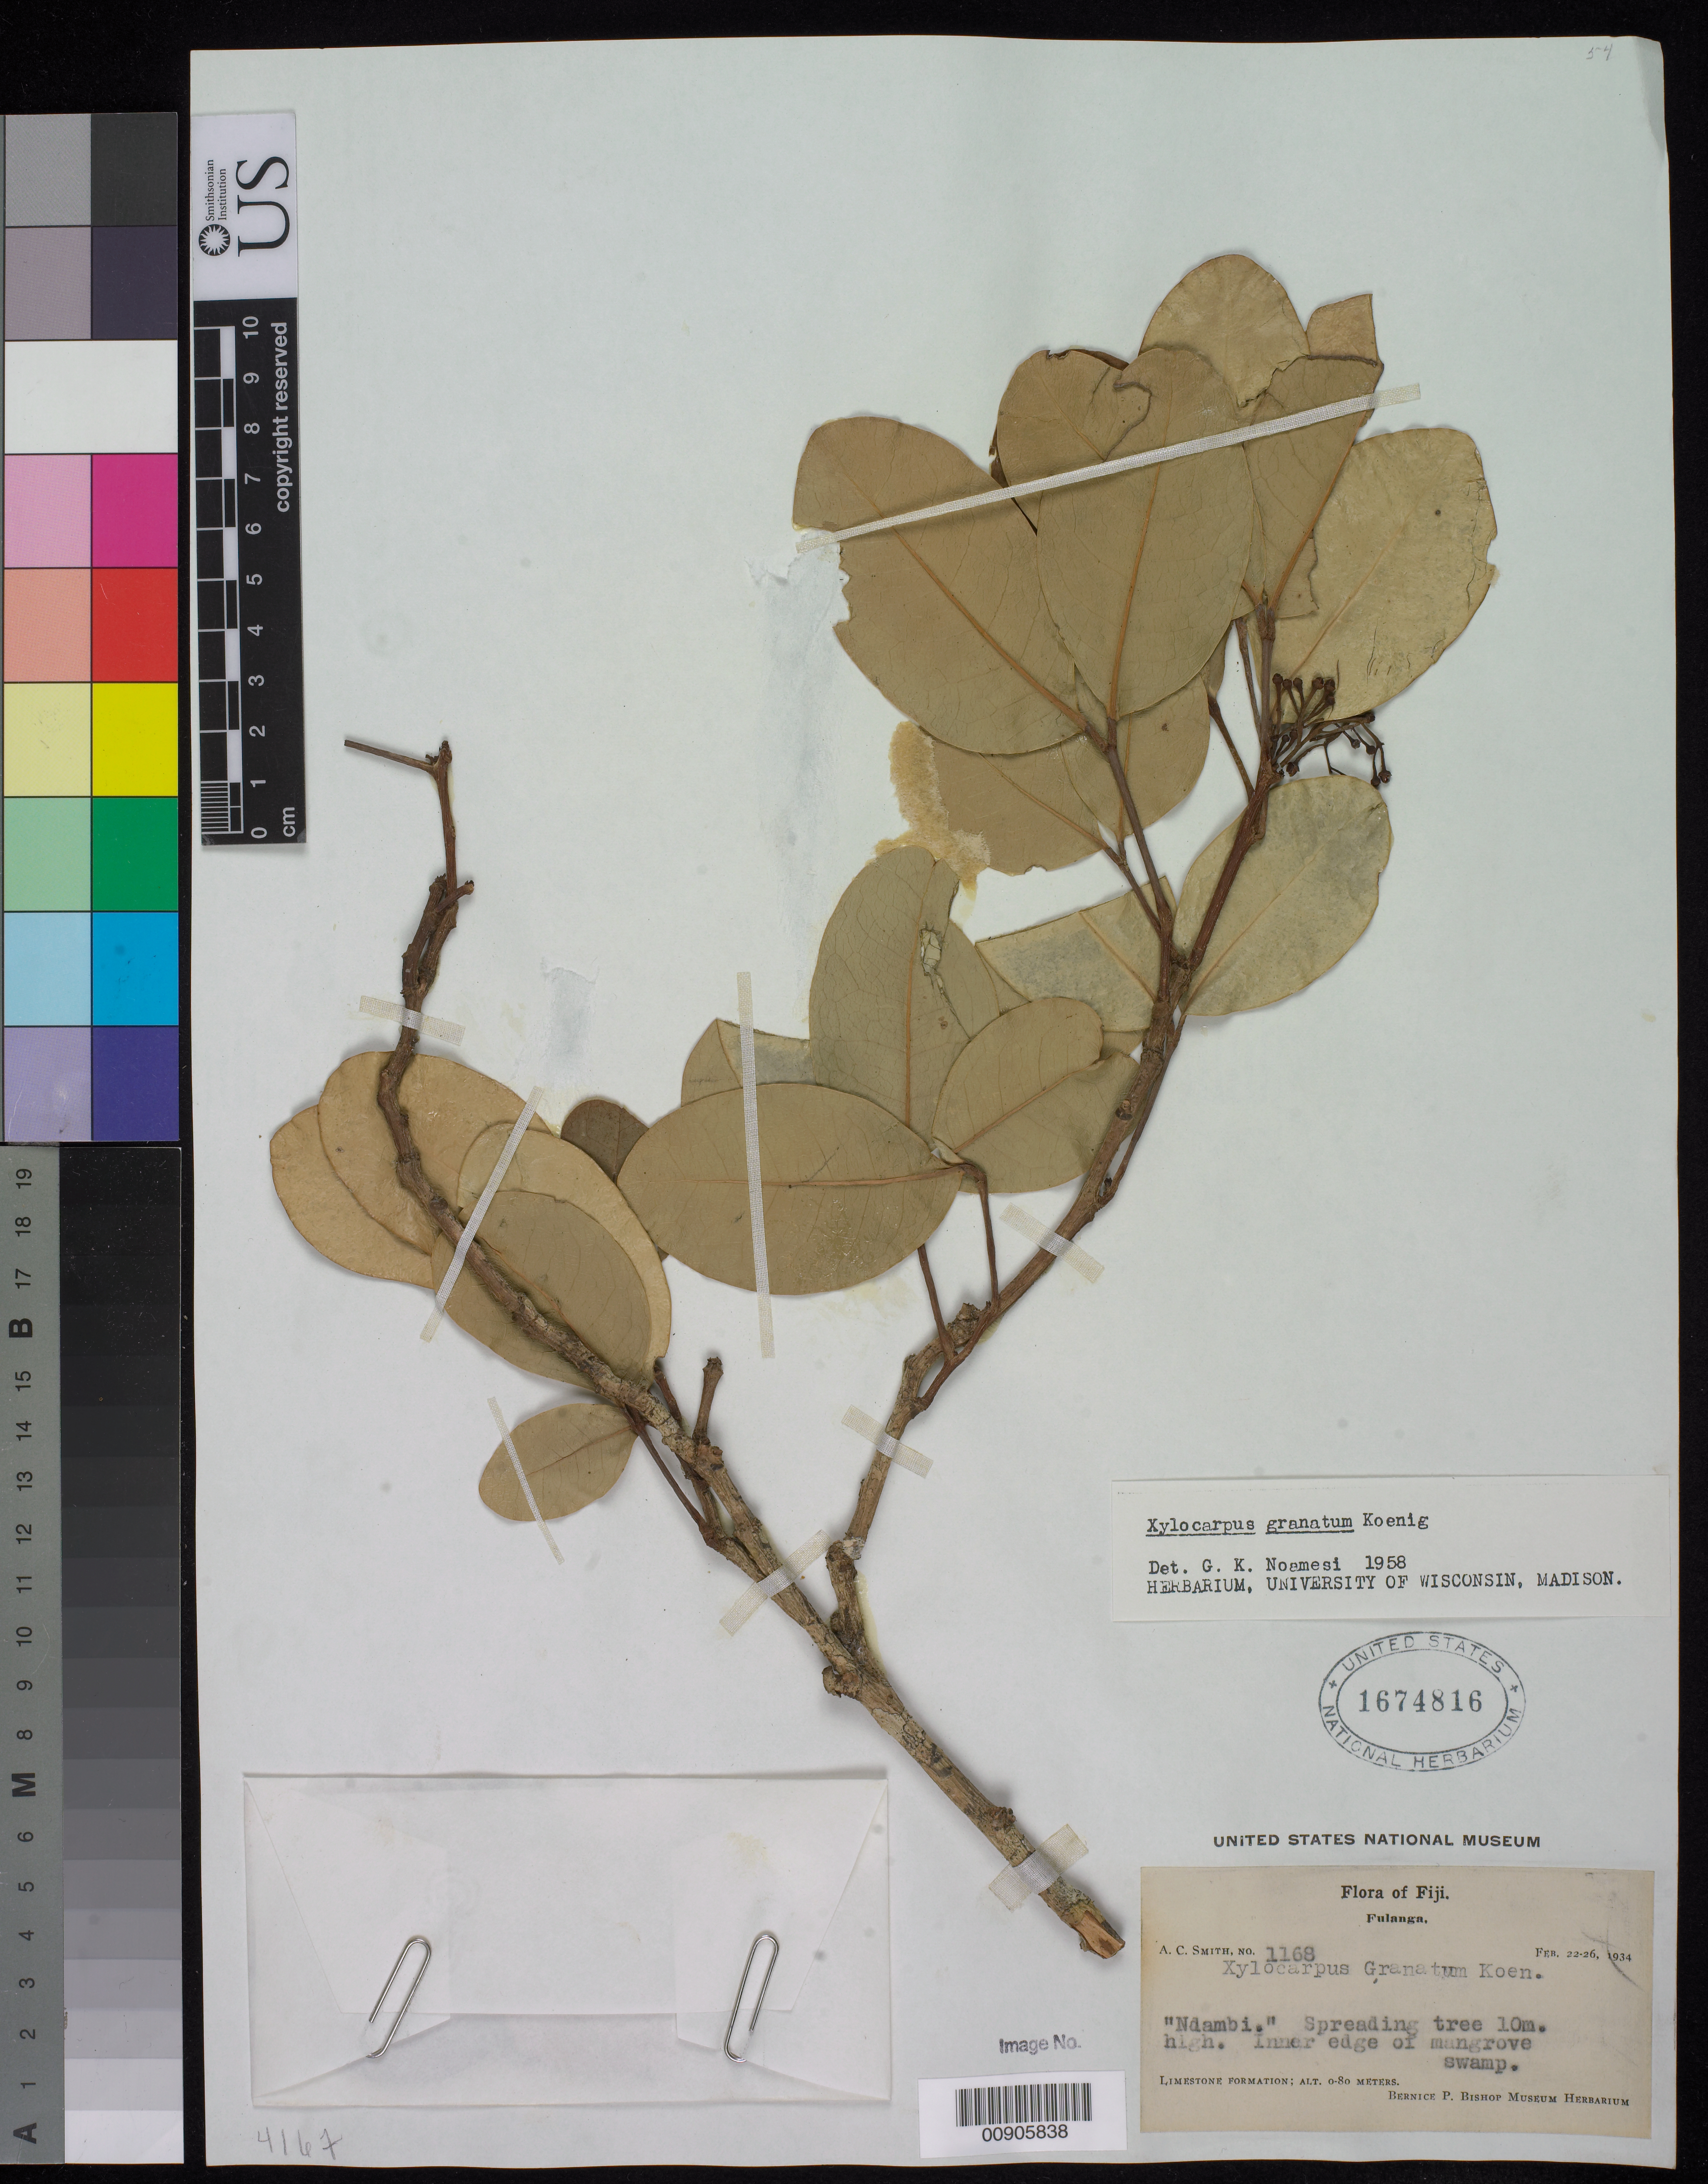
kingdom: Plantae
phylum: Tracheophyta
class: Magnoliopsida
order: Sapindales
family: Meliaceae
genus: Xylocarpus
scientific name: Xylocarpus granatum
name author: J. Koenig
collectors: C. A. Smith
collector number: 1168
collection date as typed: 22 Feb 1934 to 26 Feb 1934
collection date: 1934-02-22/1934-02-26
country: Fiji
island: Fulaga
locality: Fulanga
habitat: inner edge of mangrove swamp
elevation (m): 0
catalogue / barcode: US 1674816